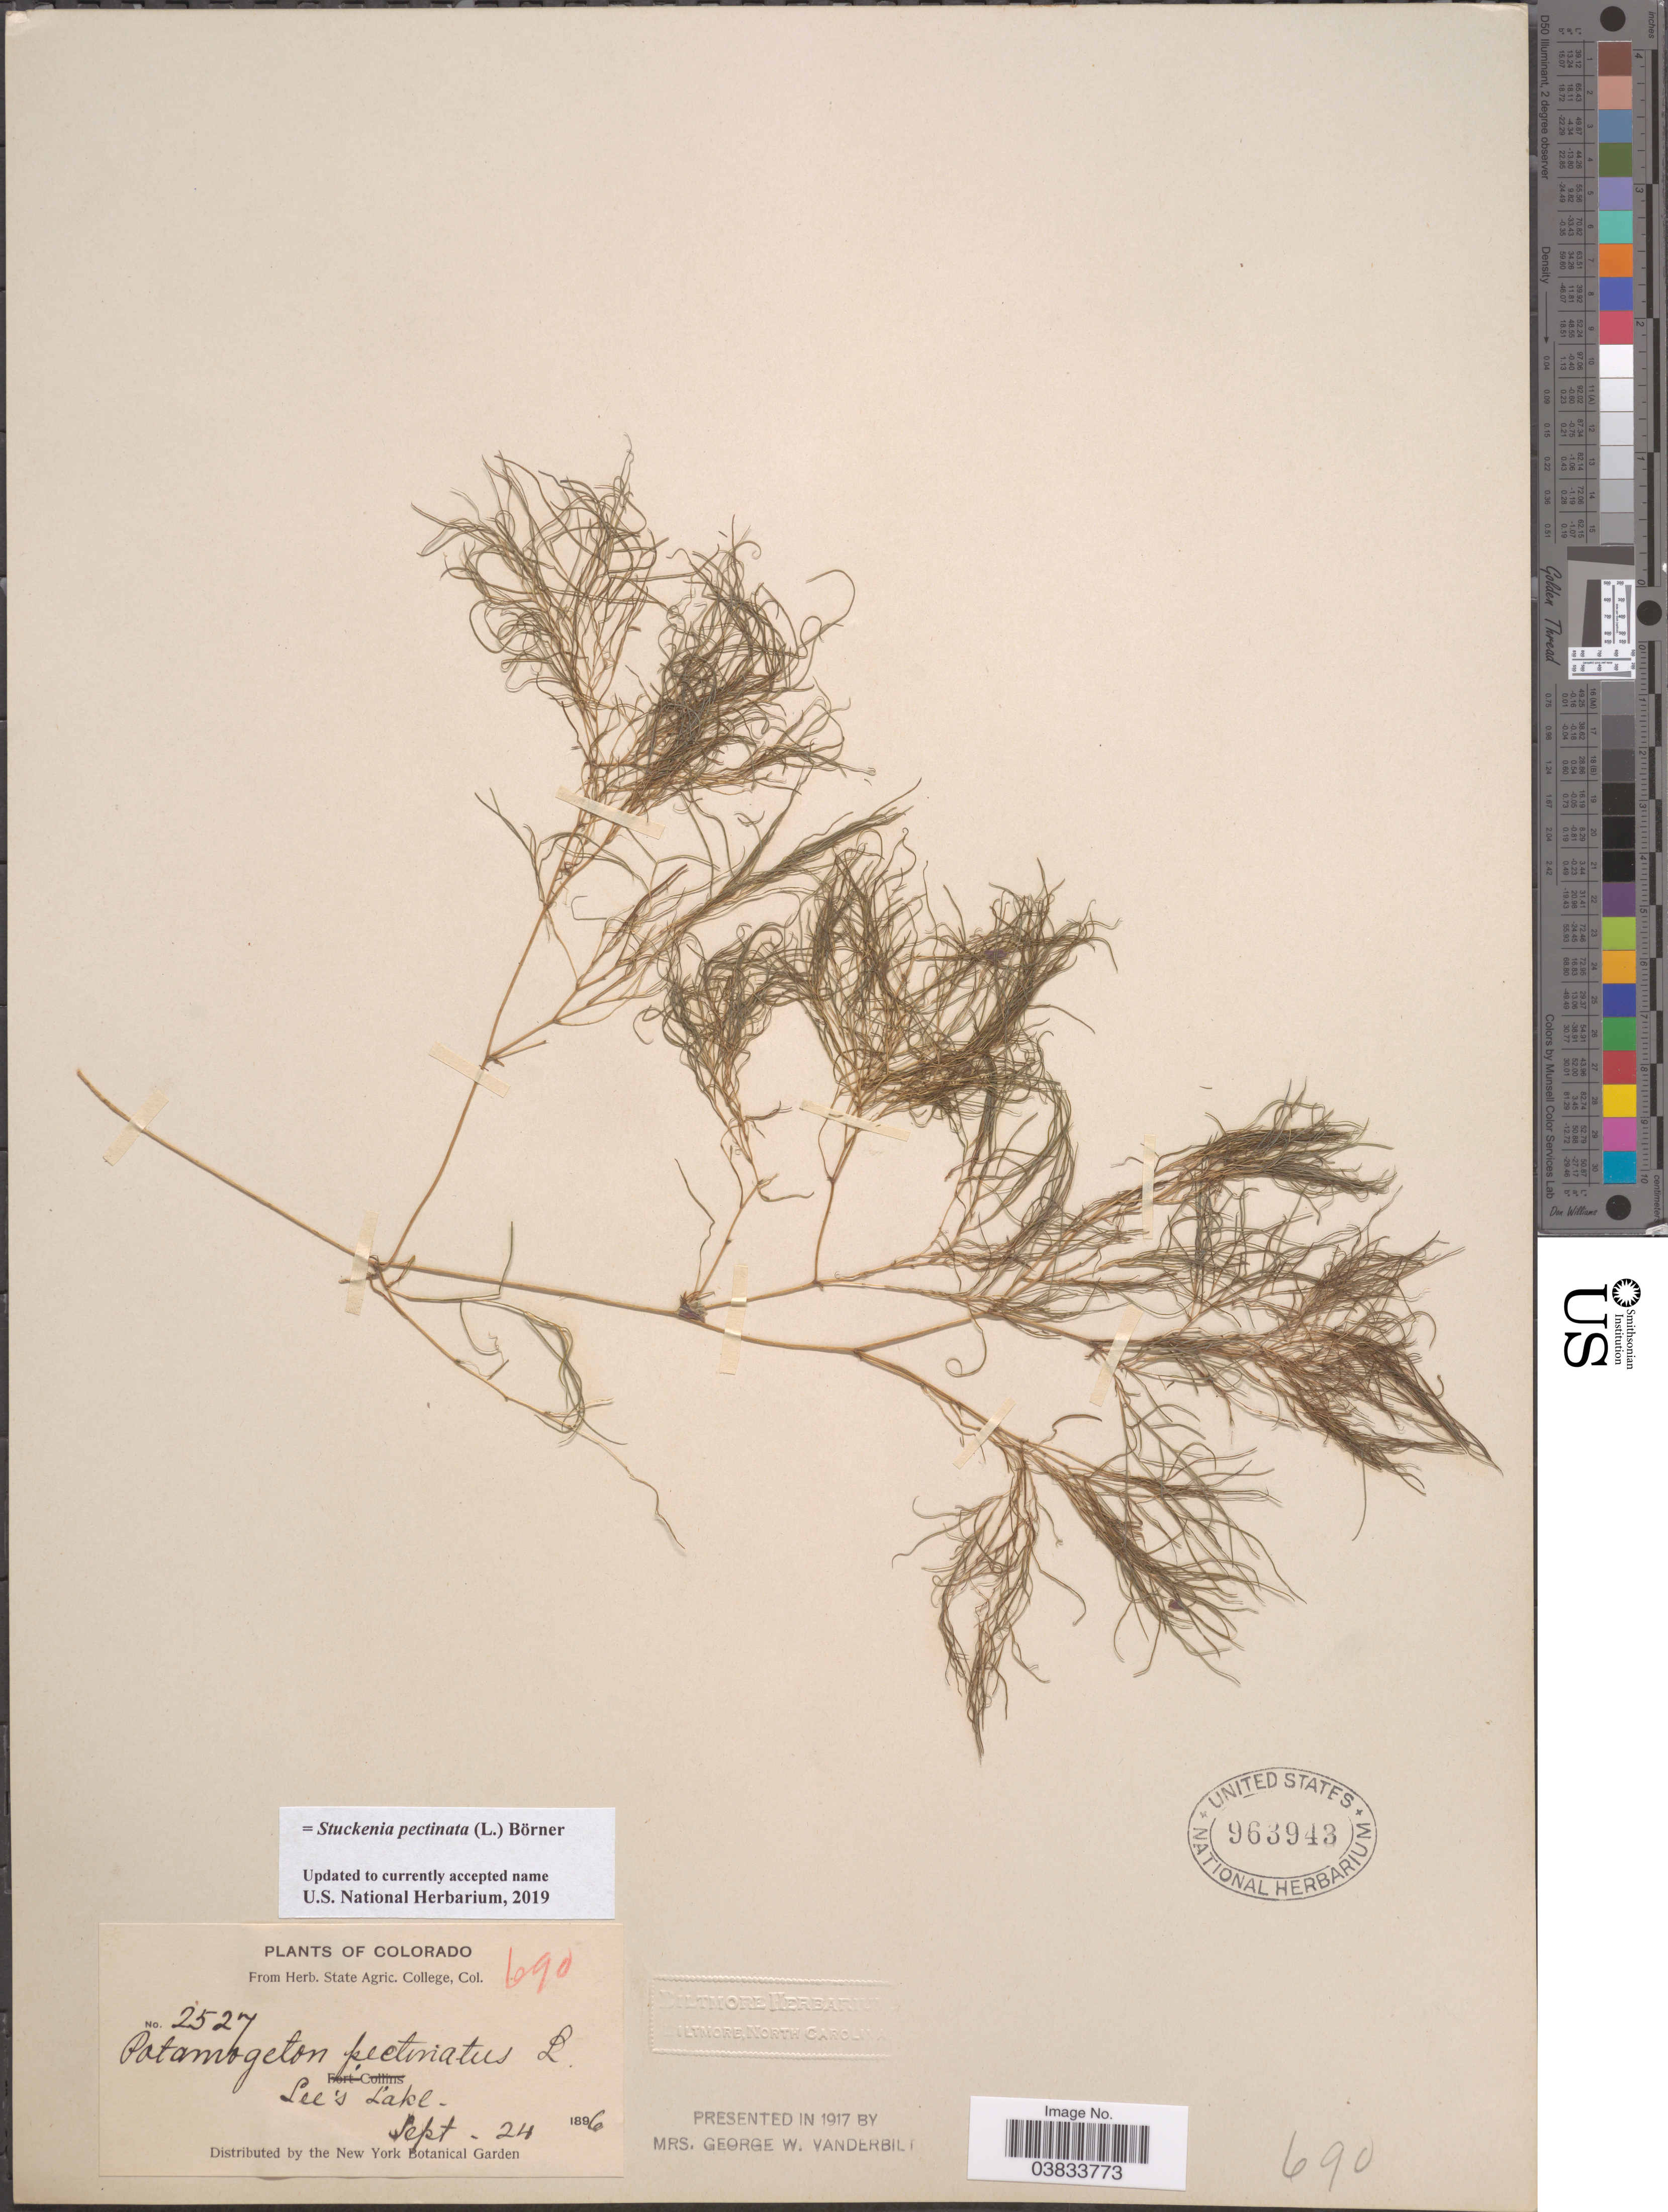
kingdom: Plantae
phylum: Tracheophyta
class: Liliopsida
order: Alismatales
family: Potamogetonaceae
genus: Stuckenia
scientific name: Stuckenia pectinata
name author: (L.) Börner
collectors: ex herb. State Agric. College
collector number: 2527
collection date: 1896-09-24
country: United States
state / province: Colorado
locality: Lee's Lake.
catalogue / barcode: US 963943